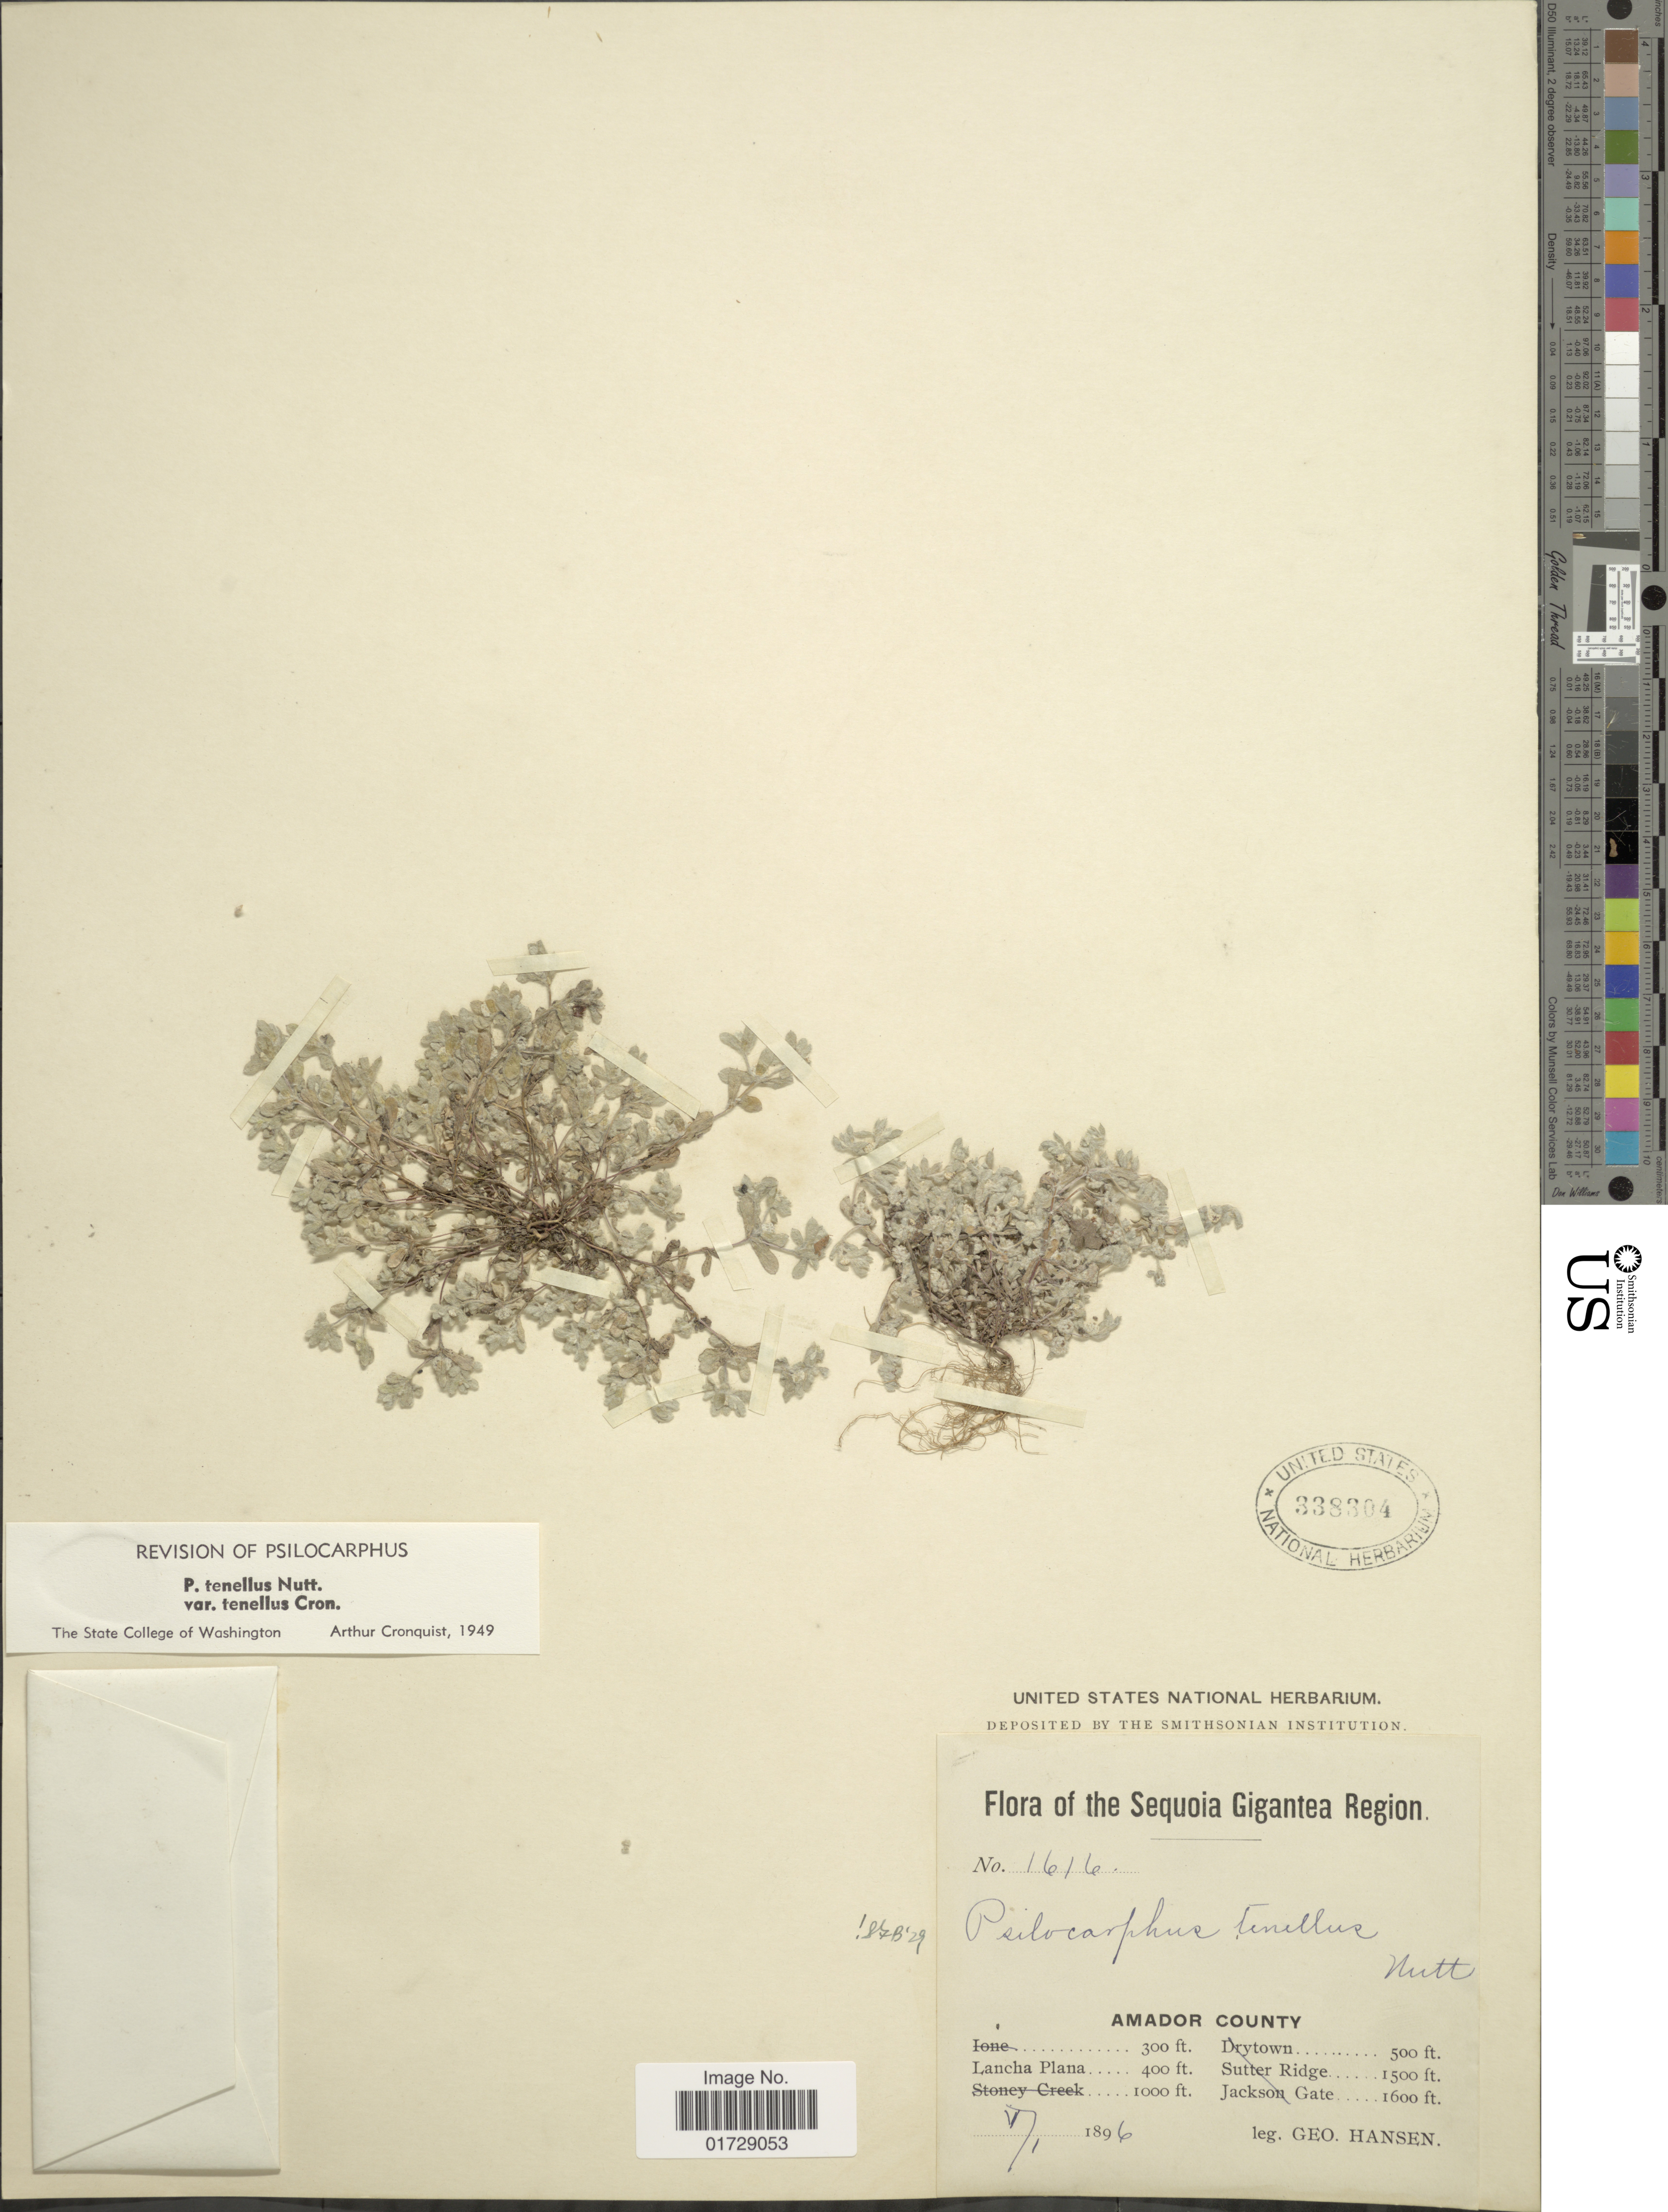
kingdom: Plantae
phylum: Tracheophyta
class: Magnoliopsida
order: Asterales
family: Asteraceae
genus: Psilocarphus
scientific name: Psilocarphus tenellus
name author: Nutt.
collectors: G. Hansen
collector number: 1616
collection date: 1896-05-01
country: United States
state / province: California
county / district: Amador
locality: Sequoia Gigantea Region, Amador County, Lancha Plana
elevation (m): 122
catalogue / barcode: US 338304